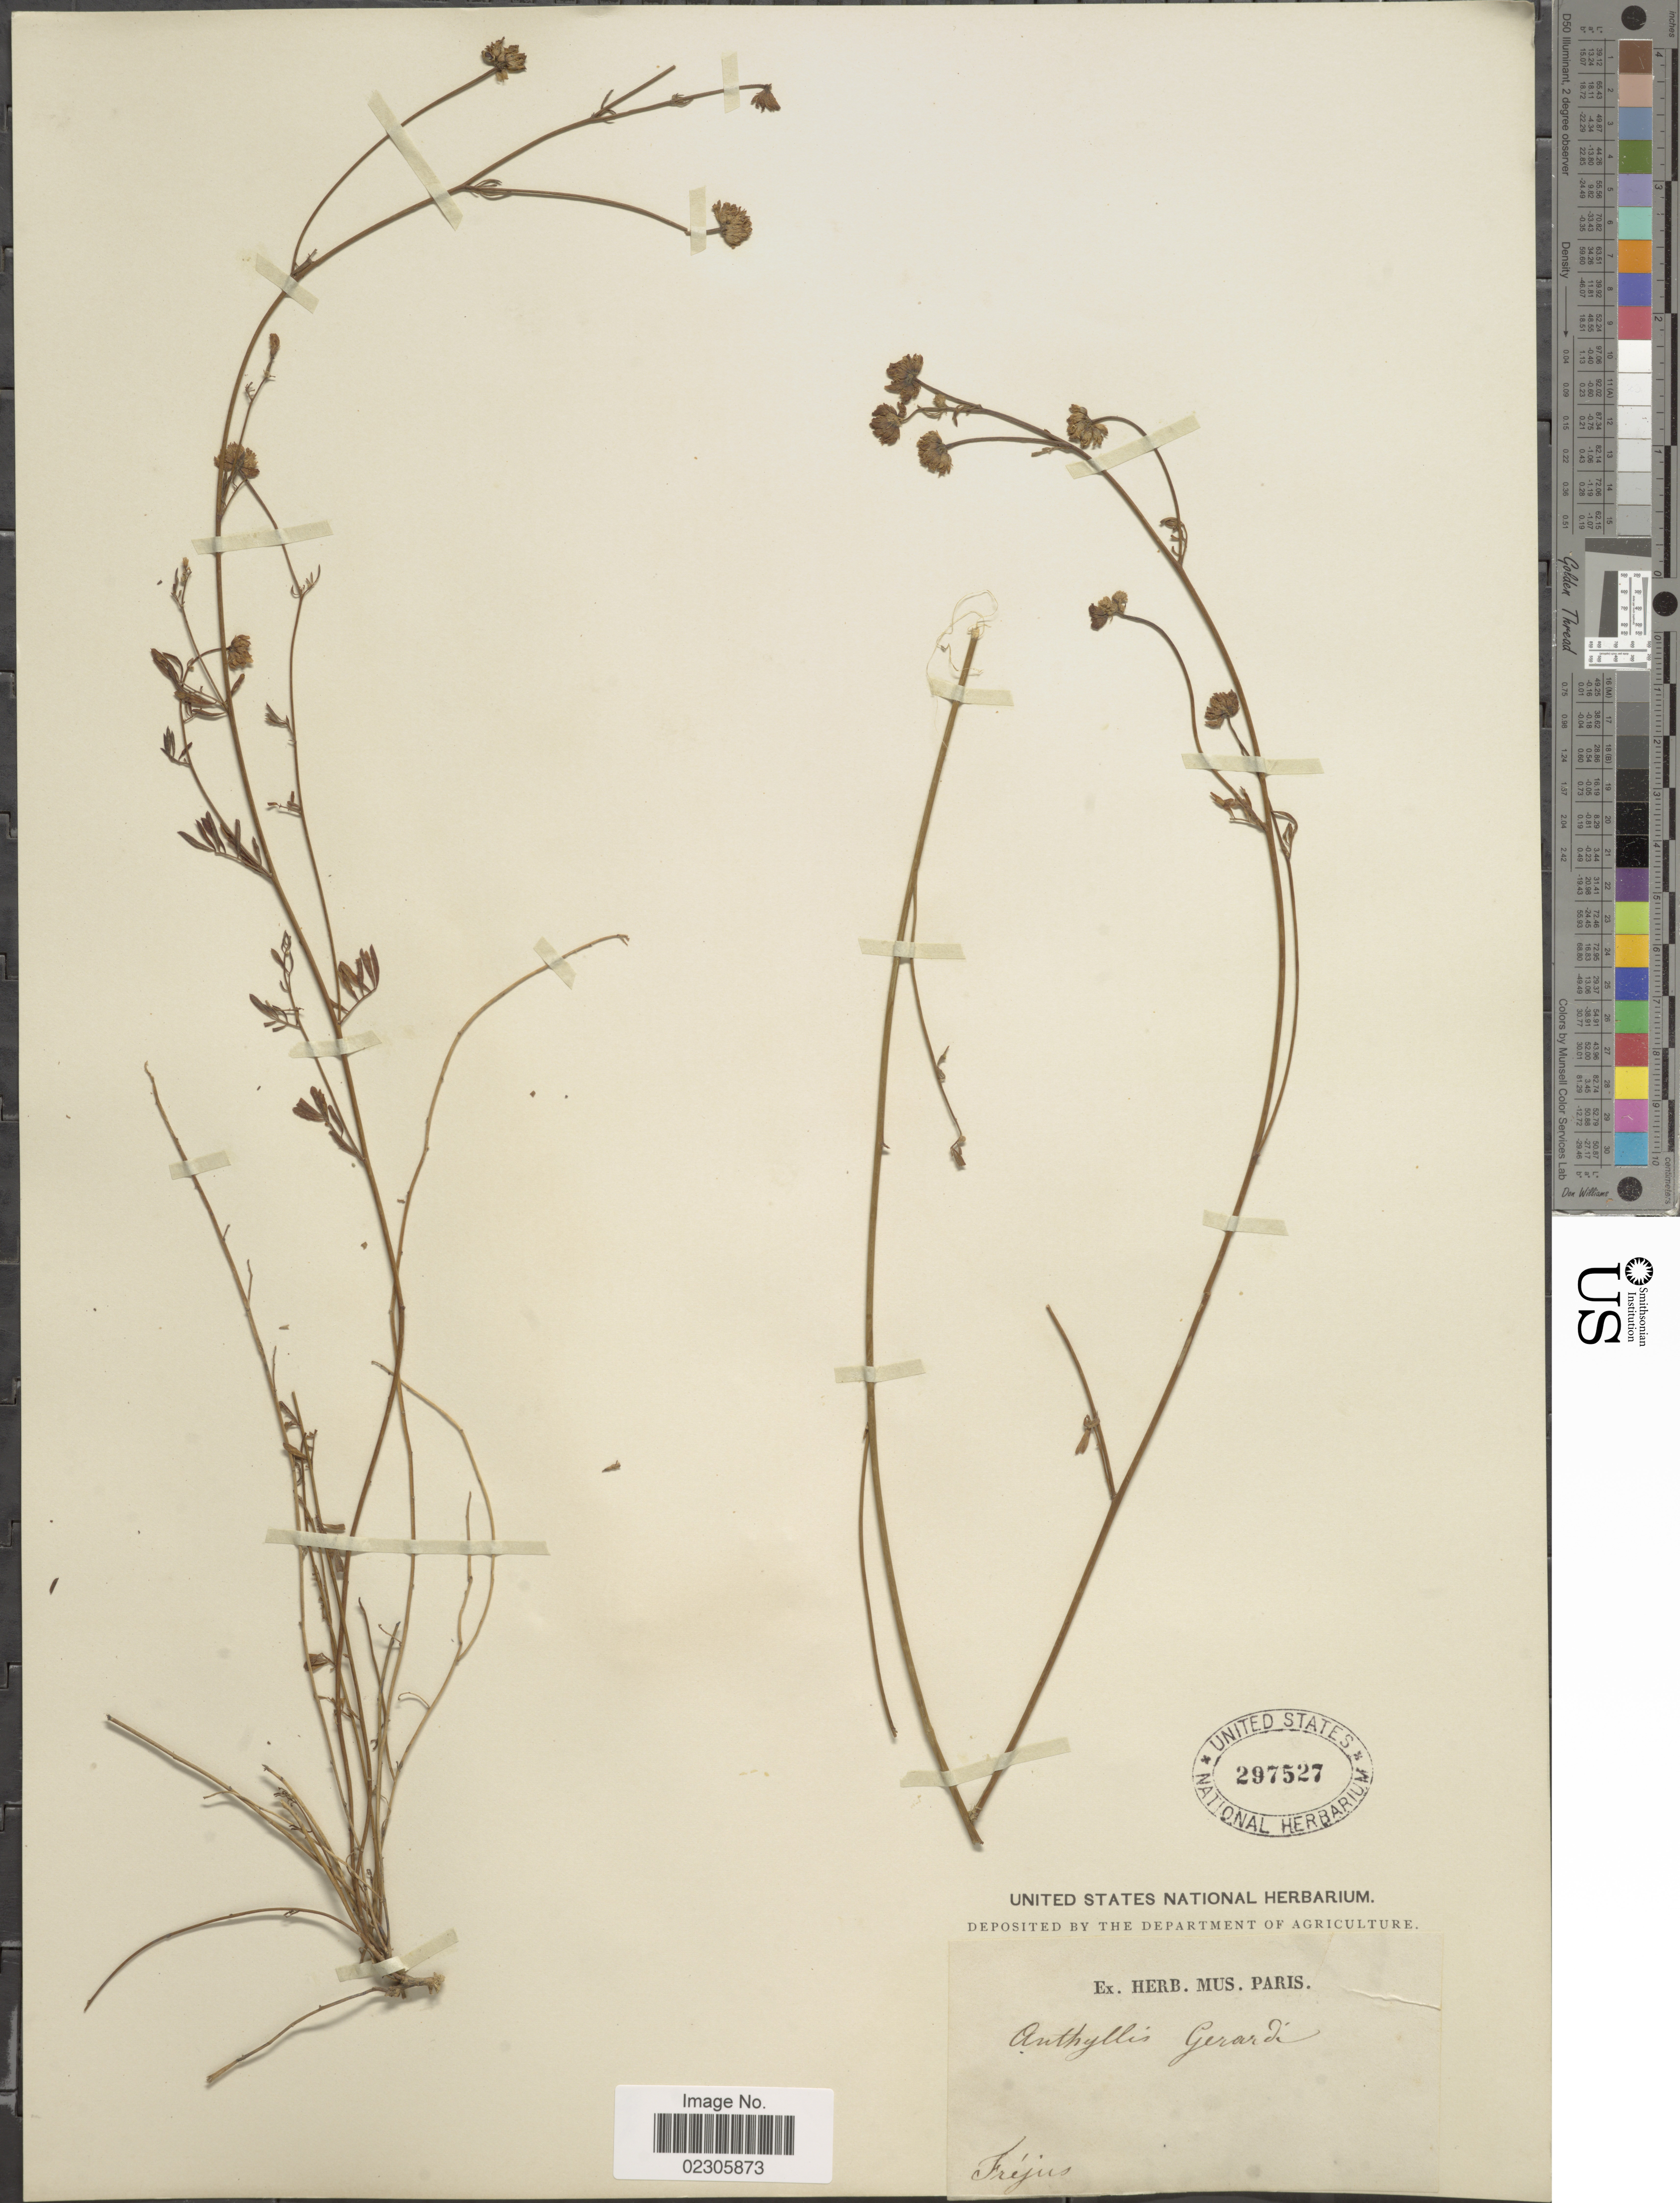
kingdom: Plantae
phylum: Tracheophyta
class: Magnoliopsida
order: Fabales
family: Fabaceae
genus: Anthyllis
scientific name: Anthyllis gerardii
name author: L.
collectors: Frejus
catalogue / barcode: US 297527